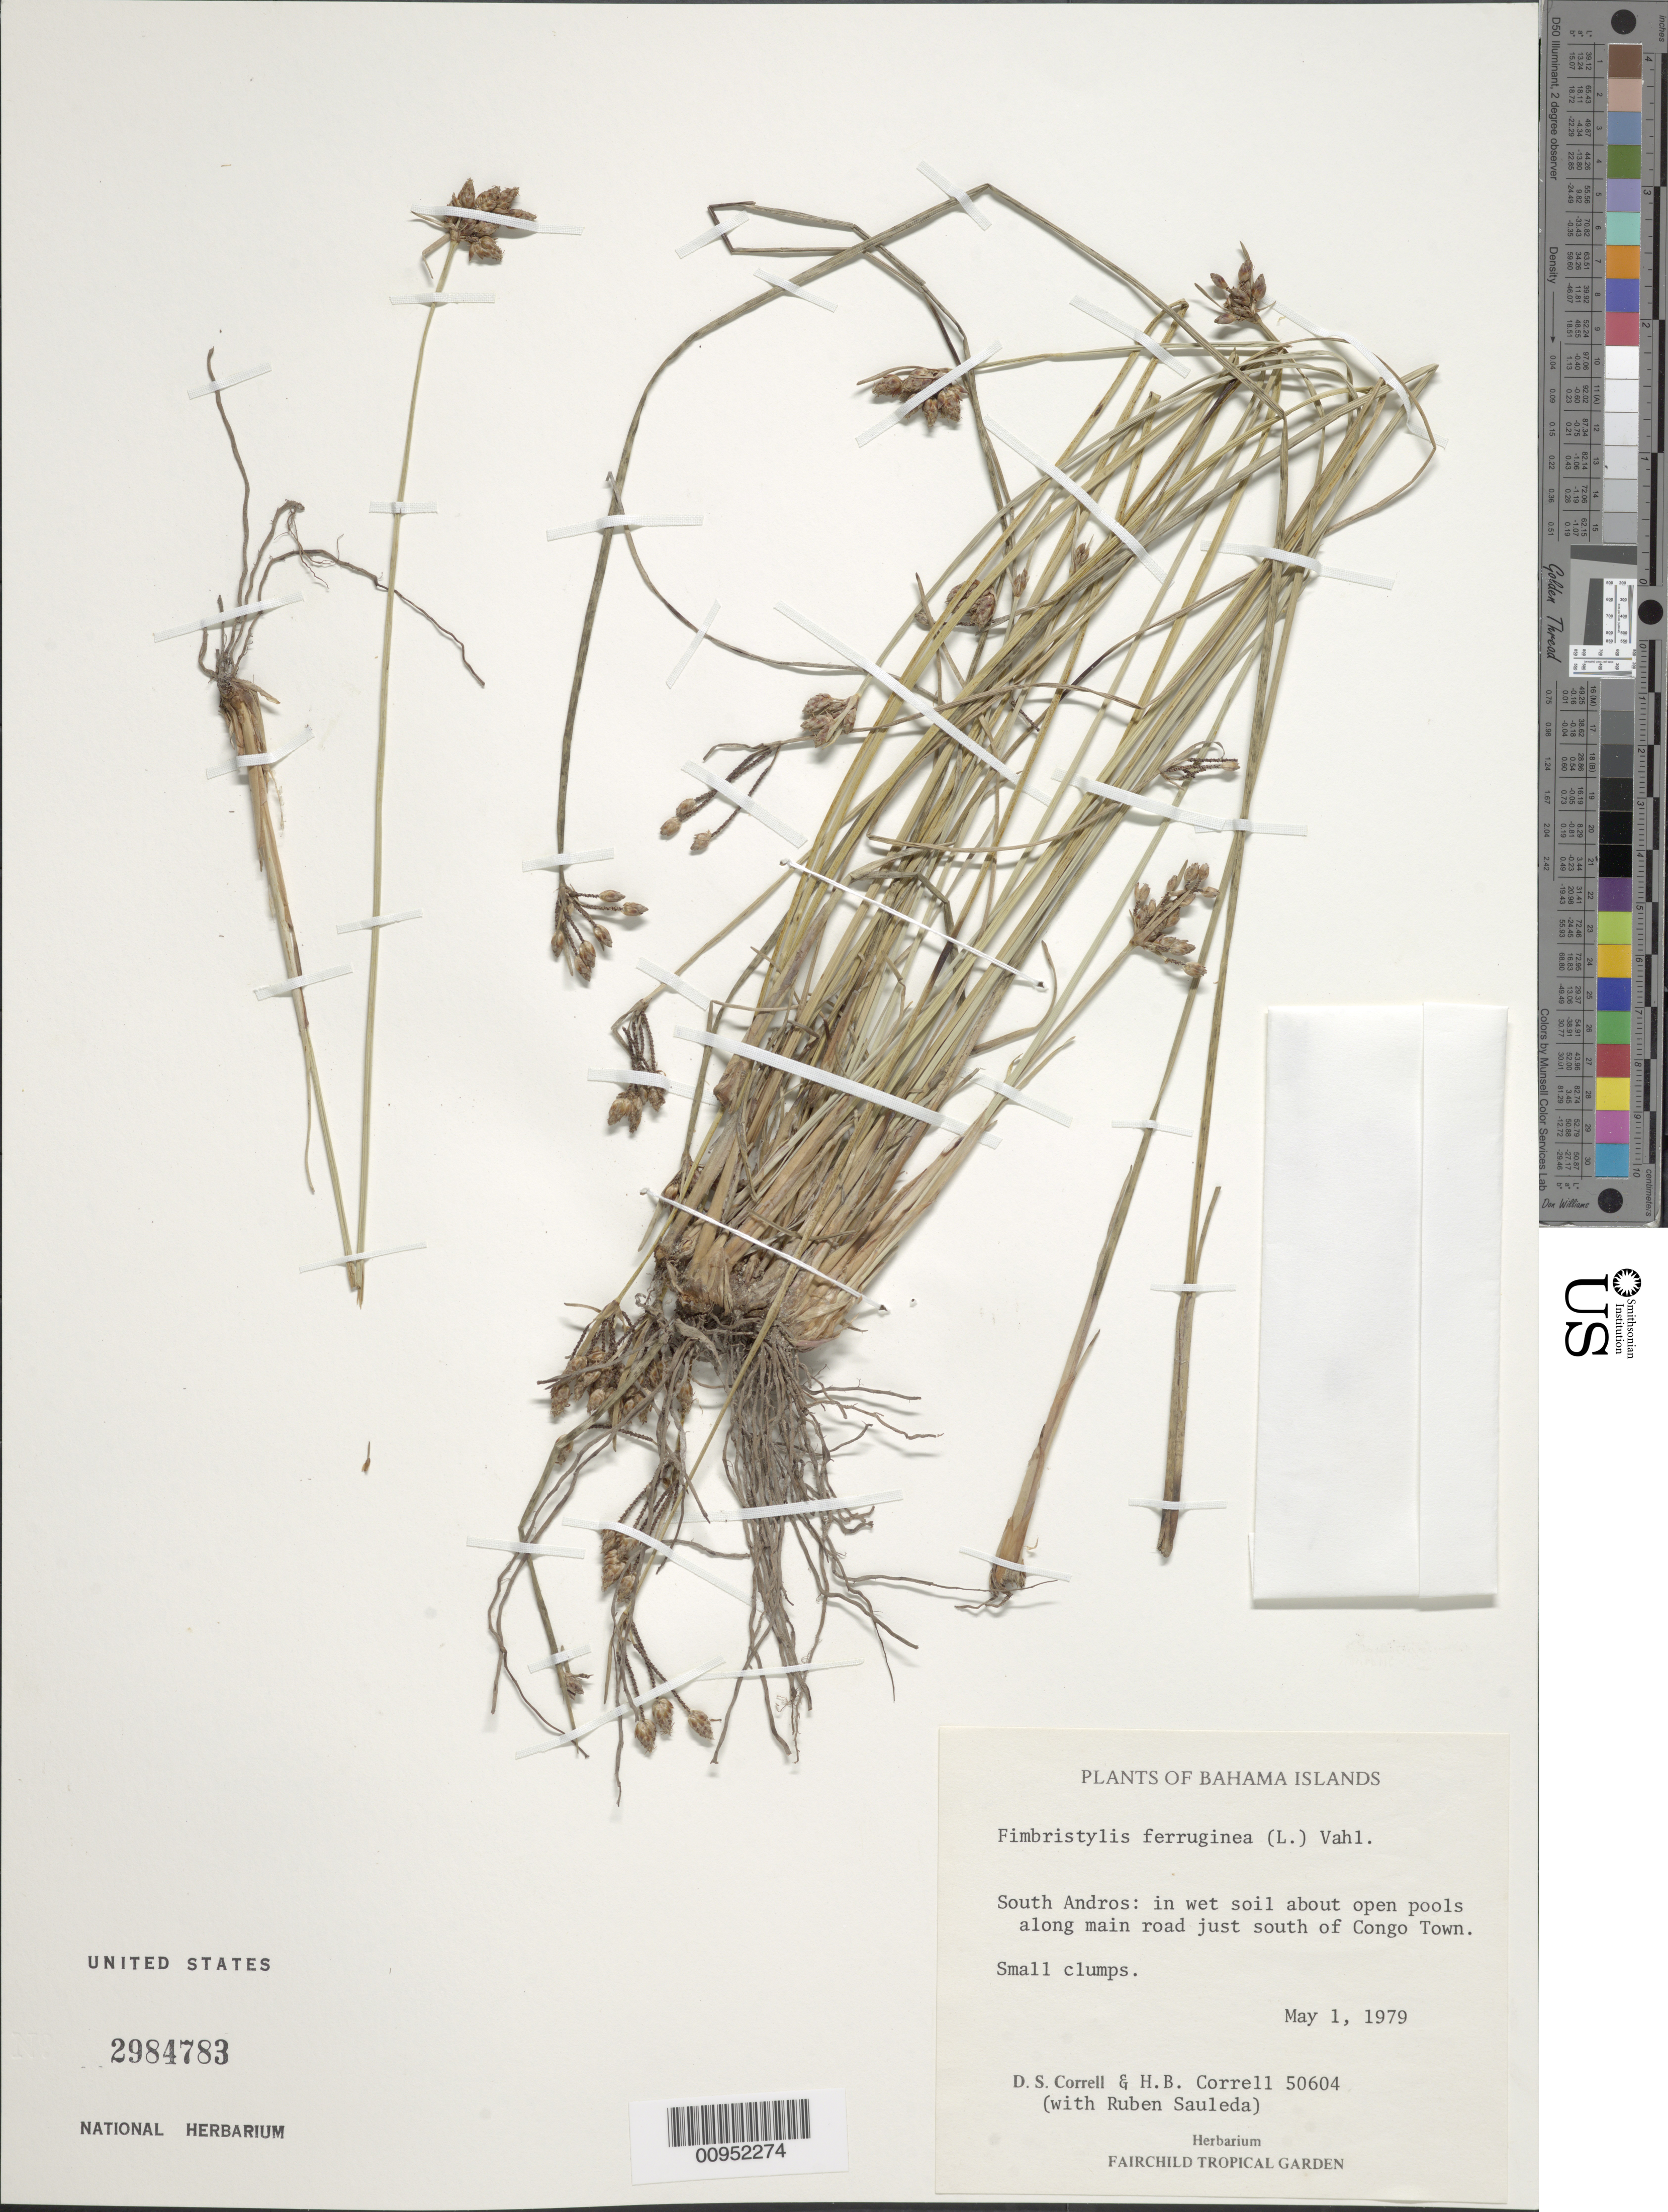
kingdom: Plantae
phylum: Tracheophyta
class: Liliopsida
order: Poales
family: Cyperaceae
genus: Fimbristylis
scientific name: Fimbristylis ferruginea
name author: (L.) Vahl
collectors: D. S. Correll, H. Correll & R. Sauleda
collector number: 50604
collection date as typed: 01 May 1979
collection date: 1979-05-01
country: Bahamas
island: South Andros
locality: Along main road just S of Congo Town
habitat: In wet soil about pools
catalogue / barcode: US 2984783